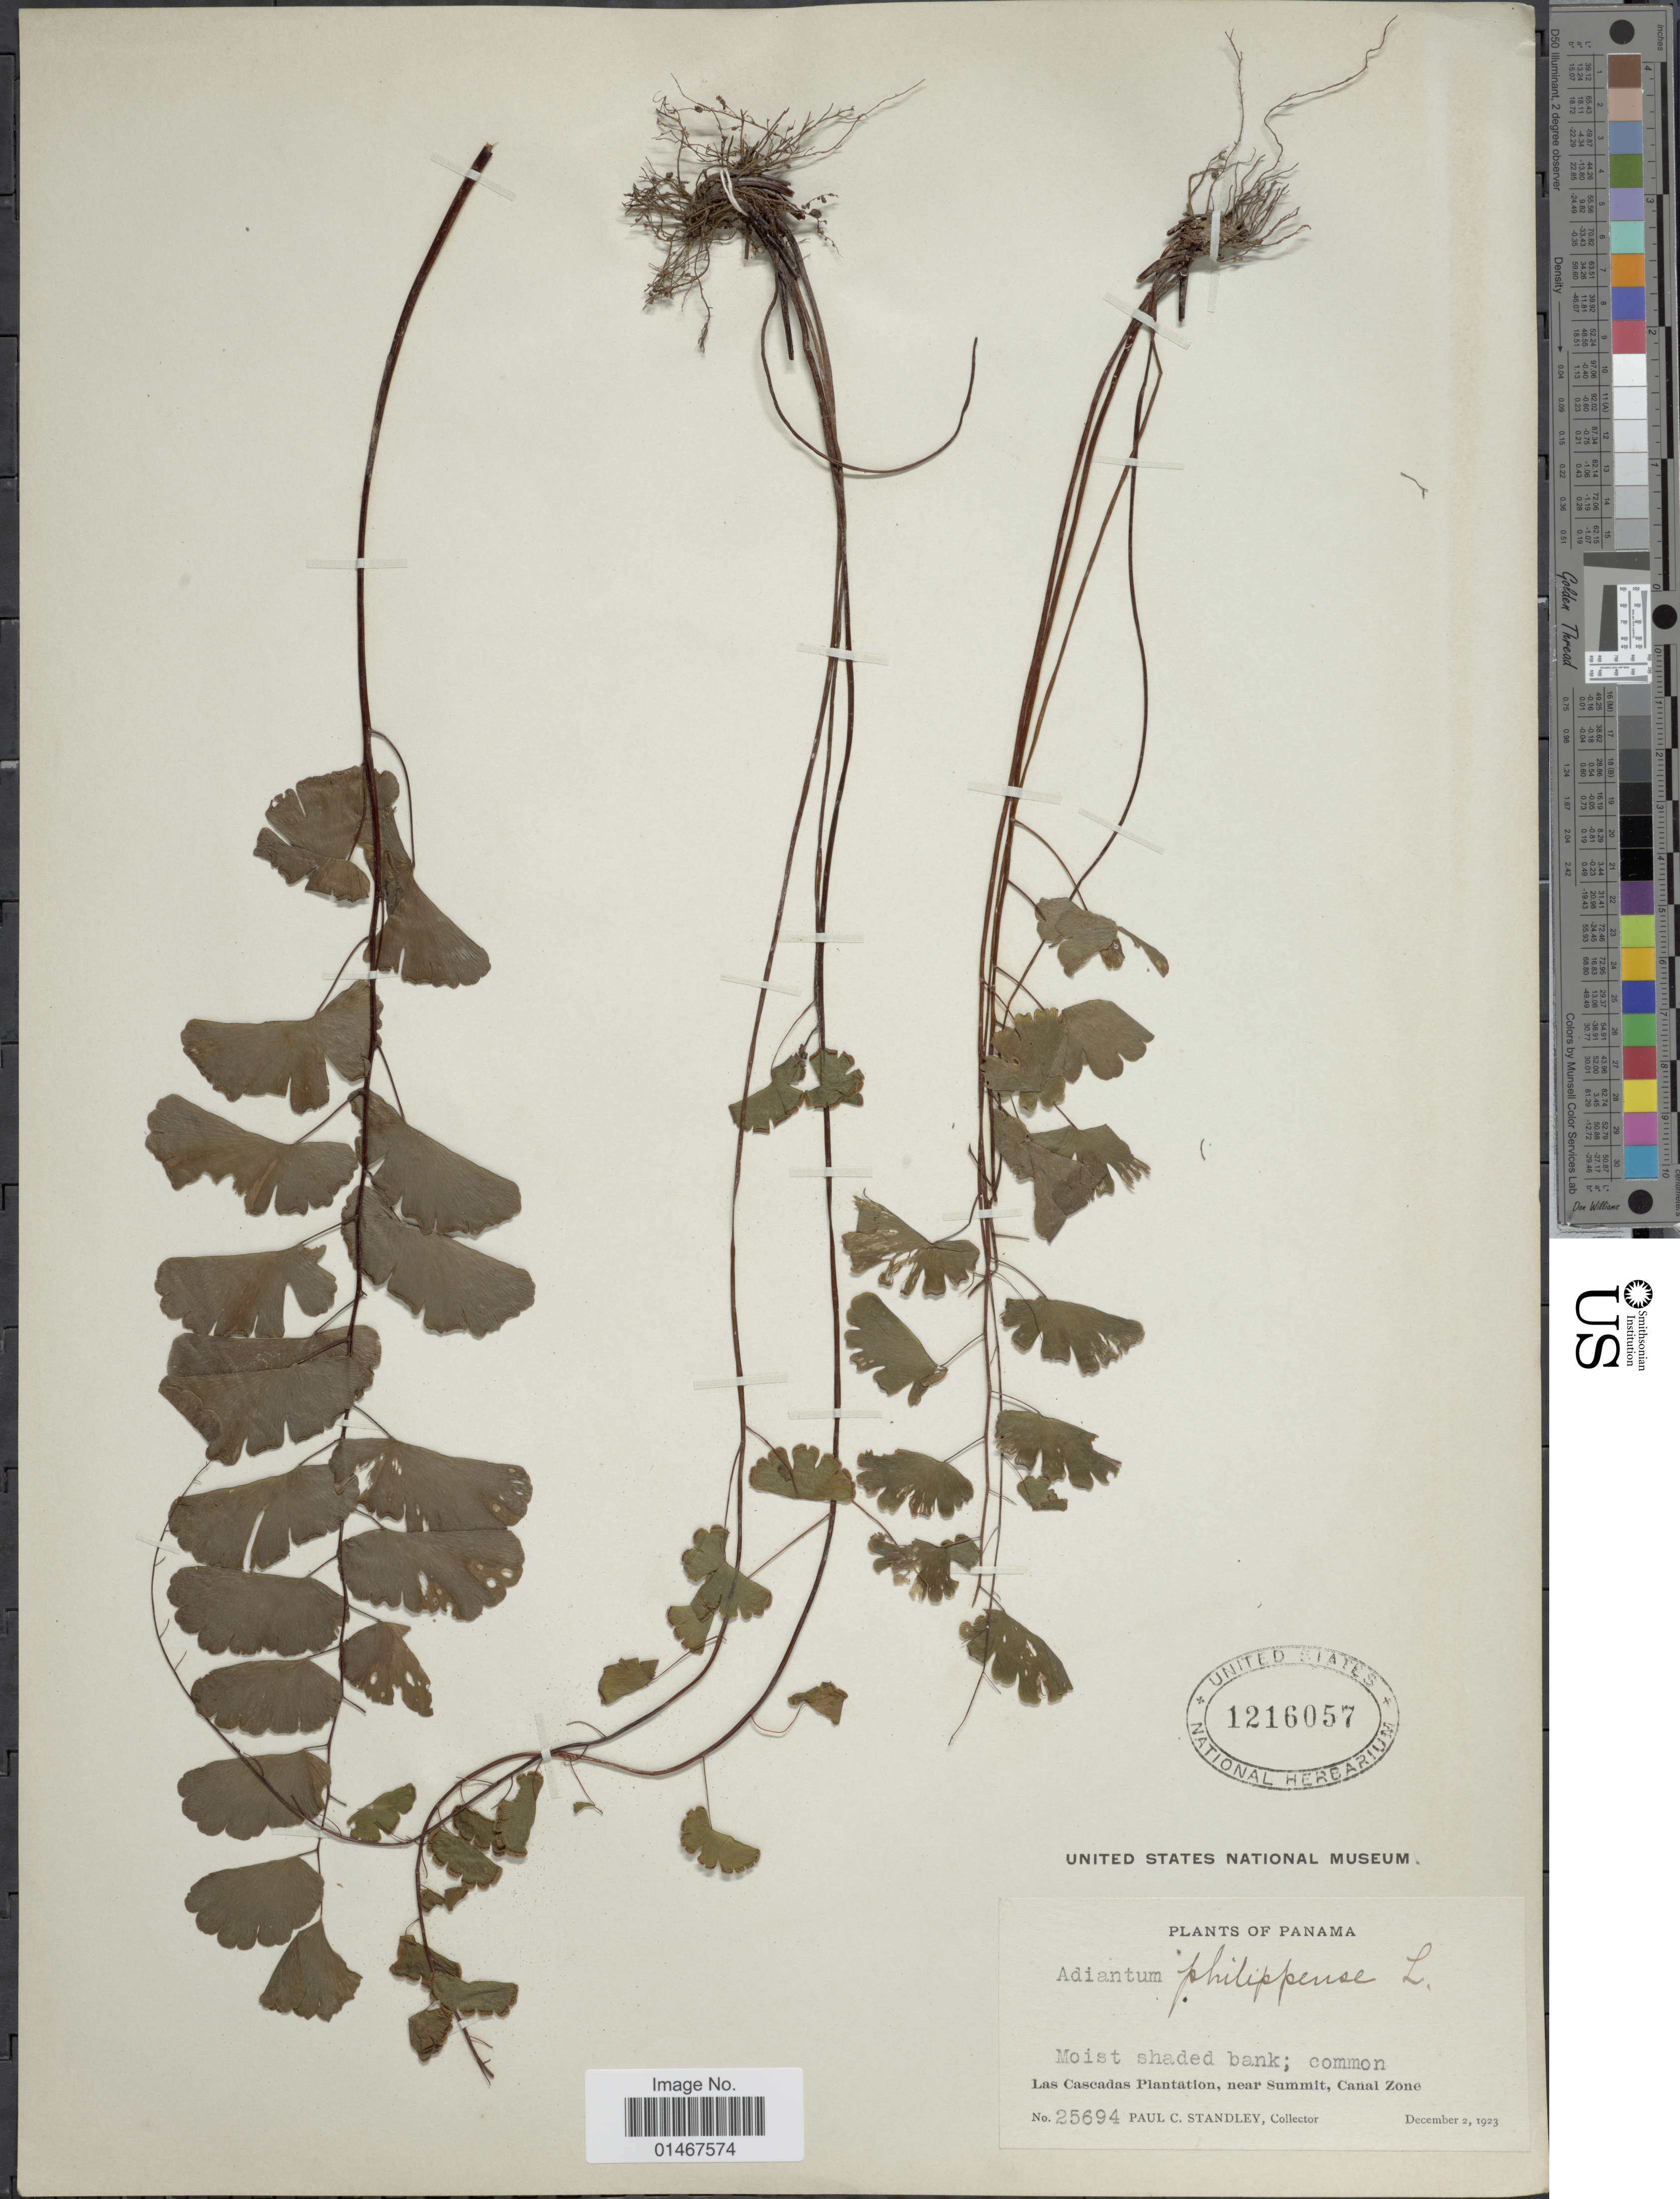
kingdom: Plantae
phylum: Tracheophyta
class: Polypodiopsida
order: Polypodiales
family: Pteridaceae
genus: Adiantum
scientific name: Adiantum philippense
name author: L.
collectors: P. C. Standley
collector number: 25694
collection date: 1923-12-02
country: Panama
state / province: Colón / Panamá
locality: Las Cascadas Plantation, near Summit, Canal Zone.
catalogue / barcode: US 1216057